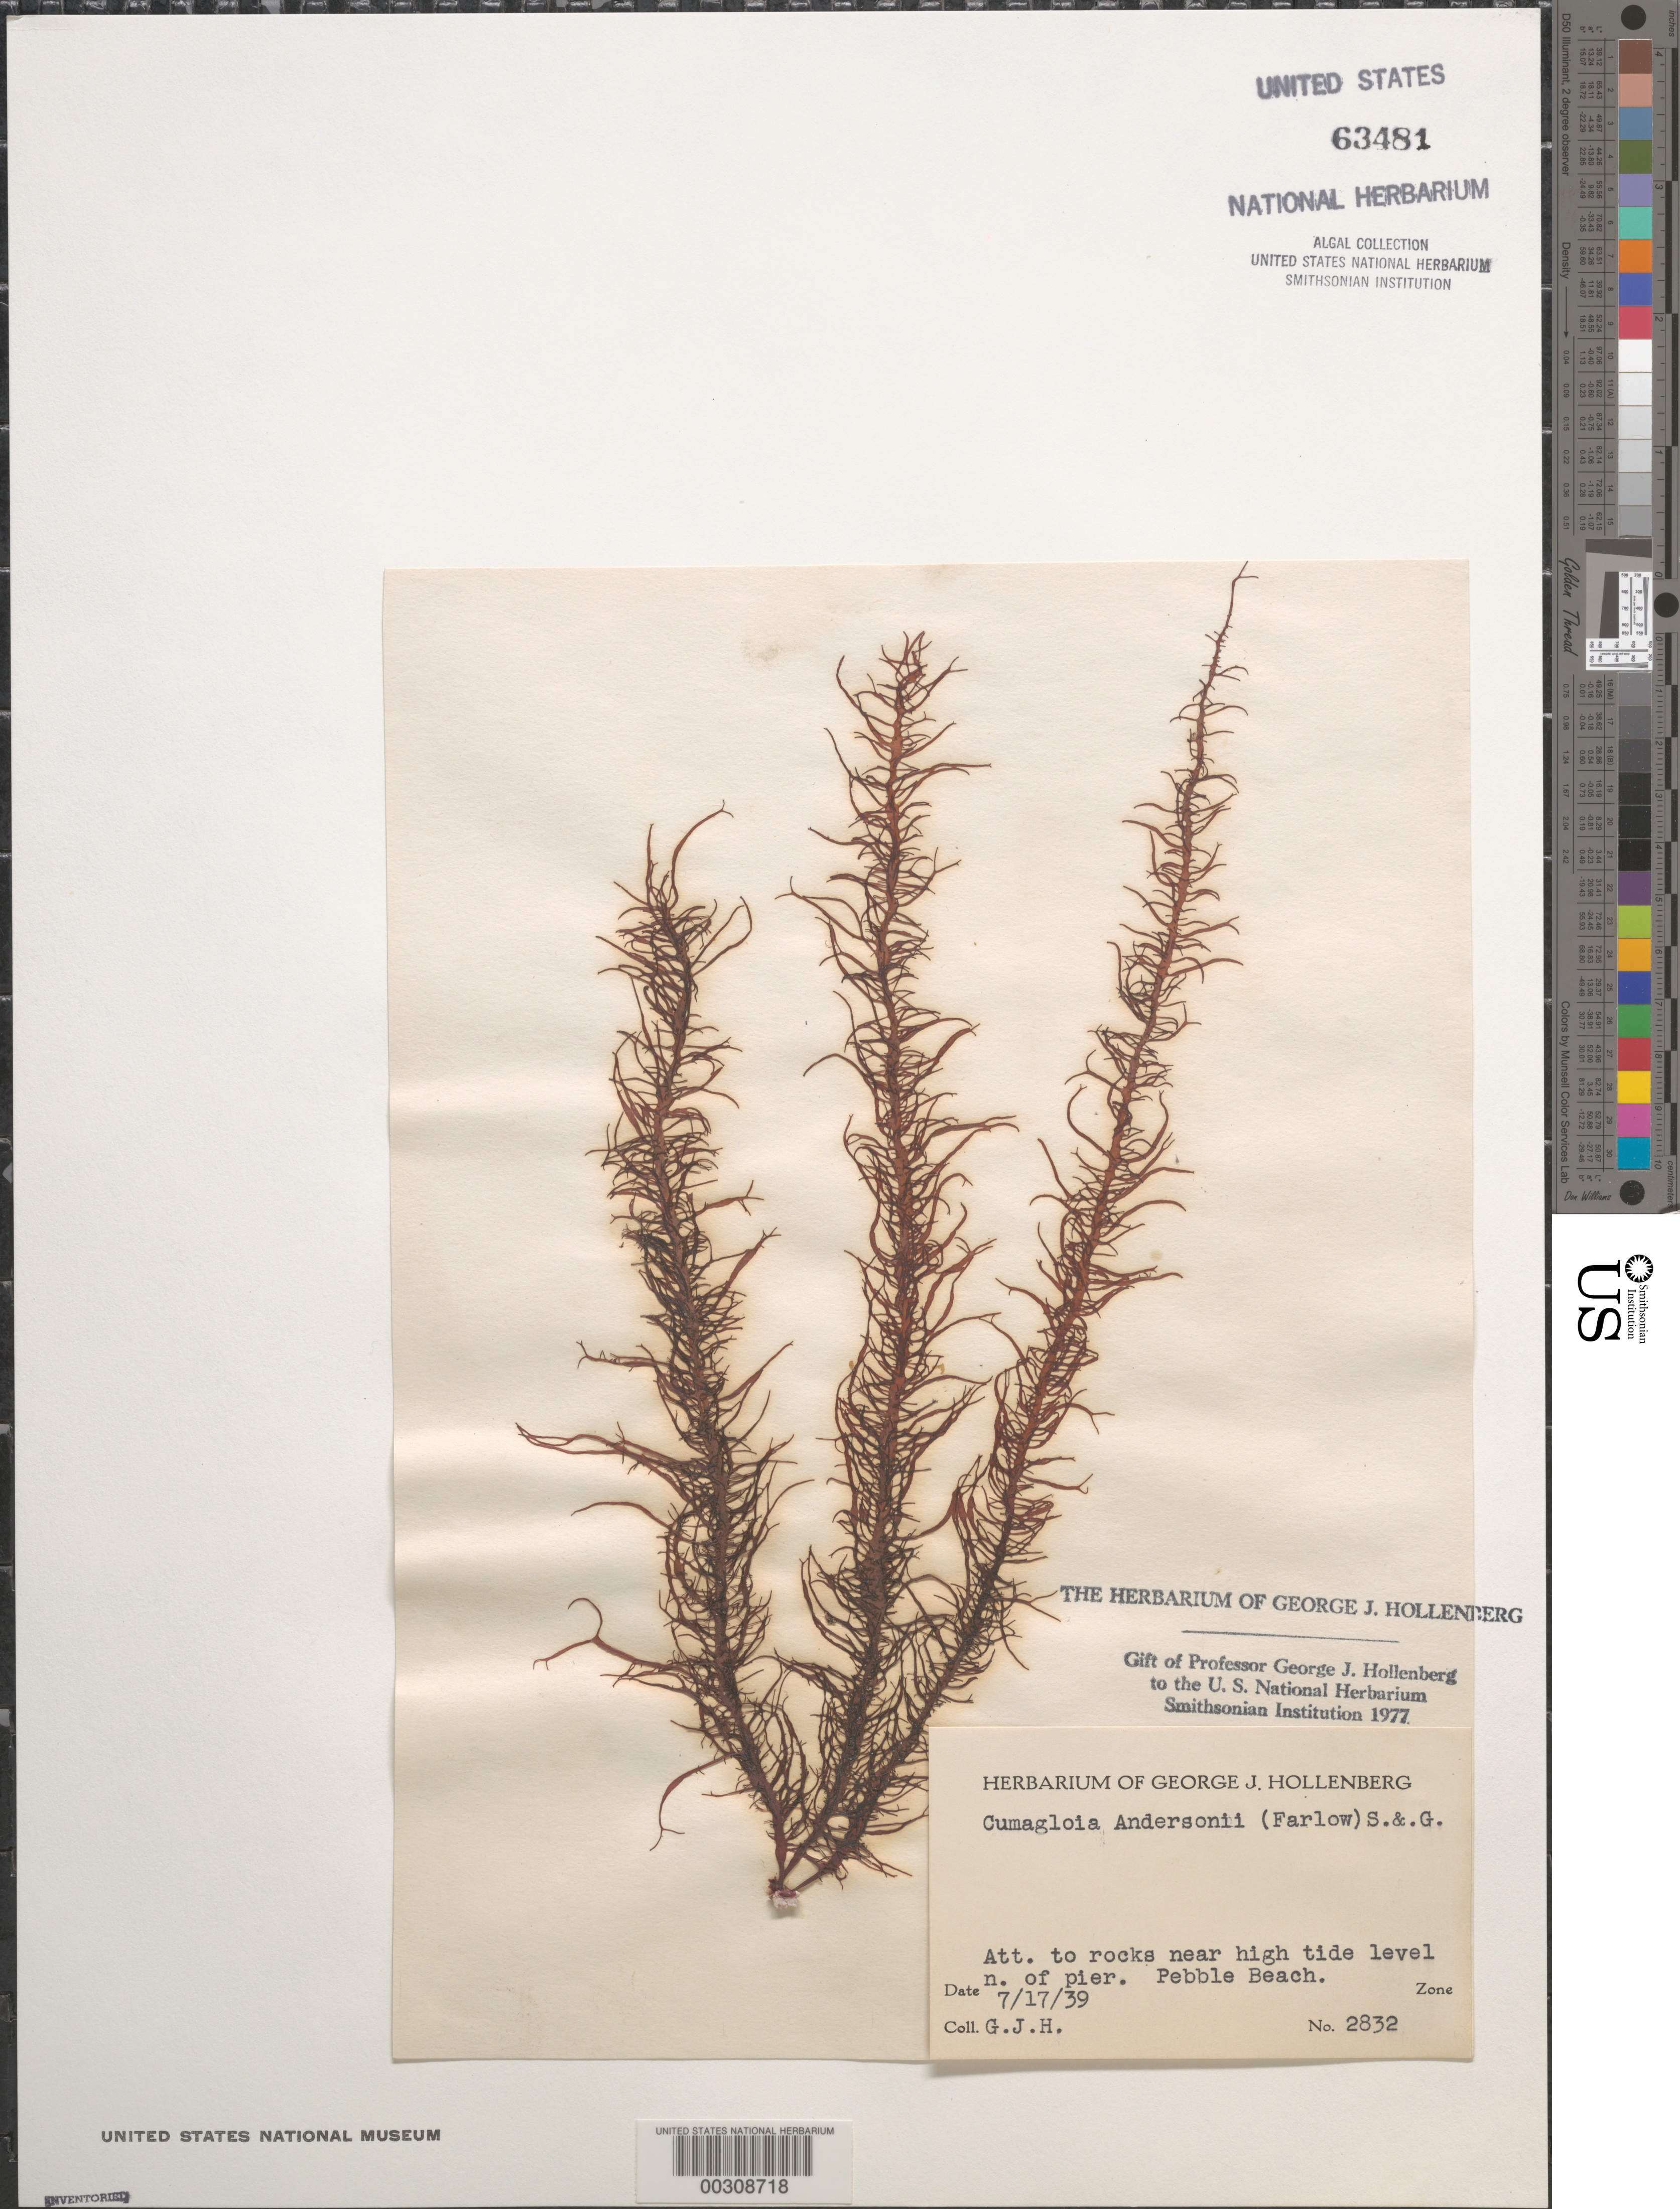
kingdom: Plantae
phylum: Rhodophyta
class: Florideophyceae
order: Nemaliales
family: Liagoraceae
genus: Cumagloia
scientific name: Cumagloia andersonii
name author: (Farl.) Setch. & N.L. Gardner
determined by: Hollenberg, George J.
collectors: G. Hollenberg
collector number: GJH 2832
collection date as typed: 17 Jul 1939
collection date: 1939-07-17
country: United States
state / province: California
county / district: Monterey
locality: Pebble Beach, Carmel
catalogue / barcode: US 63481